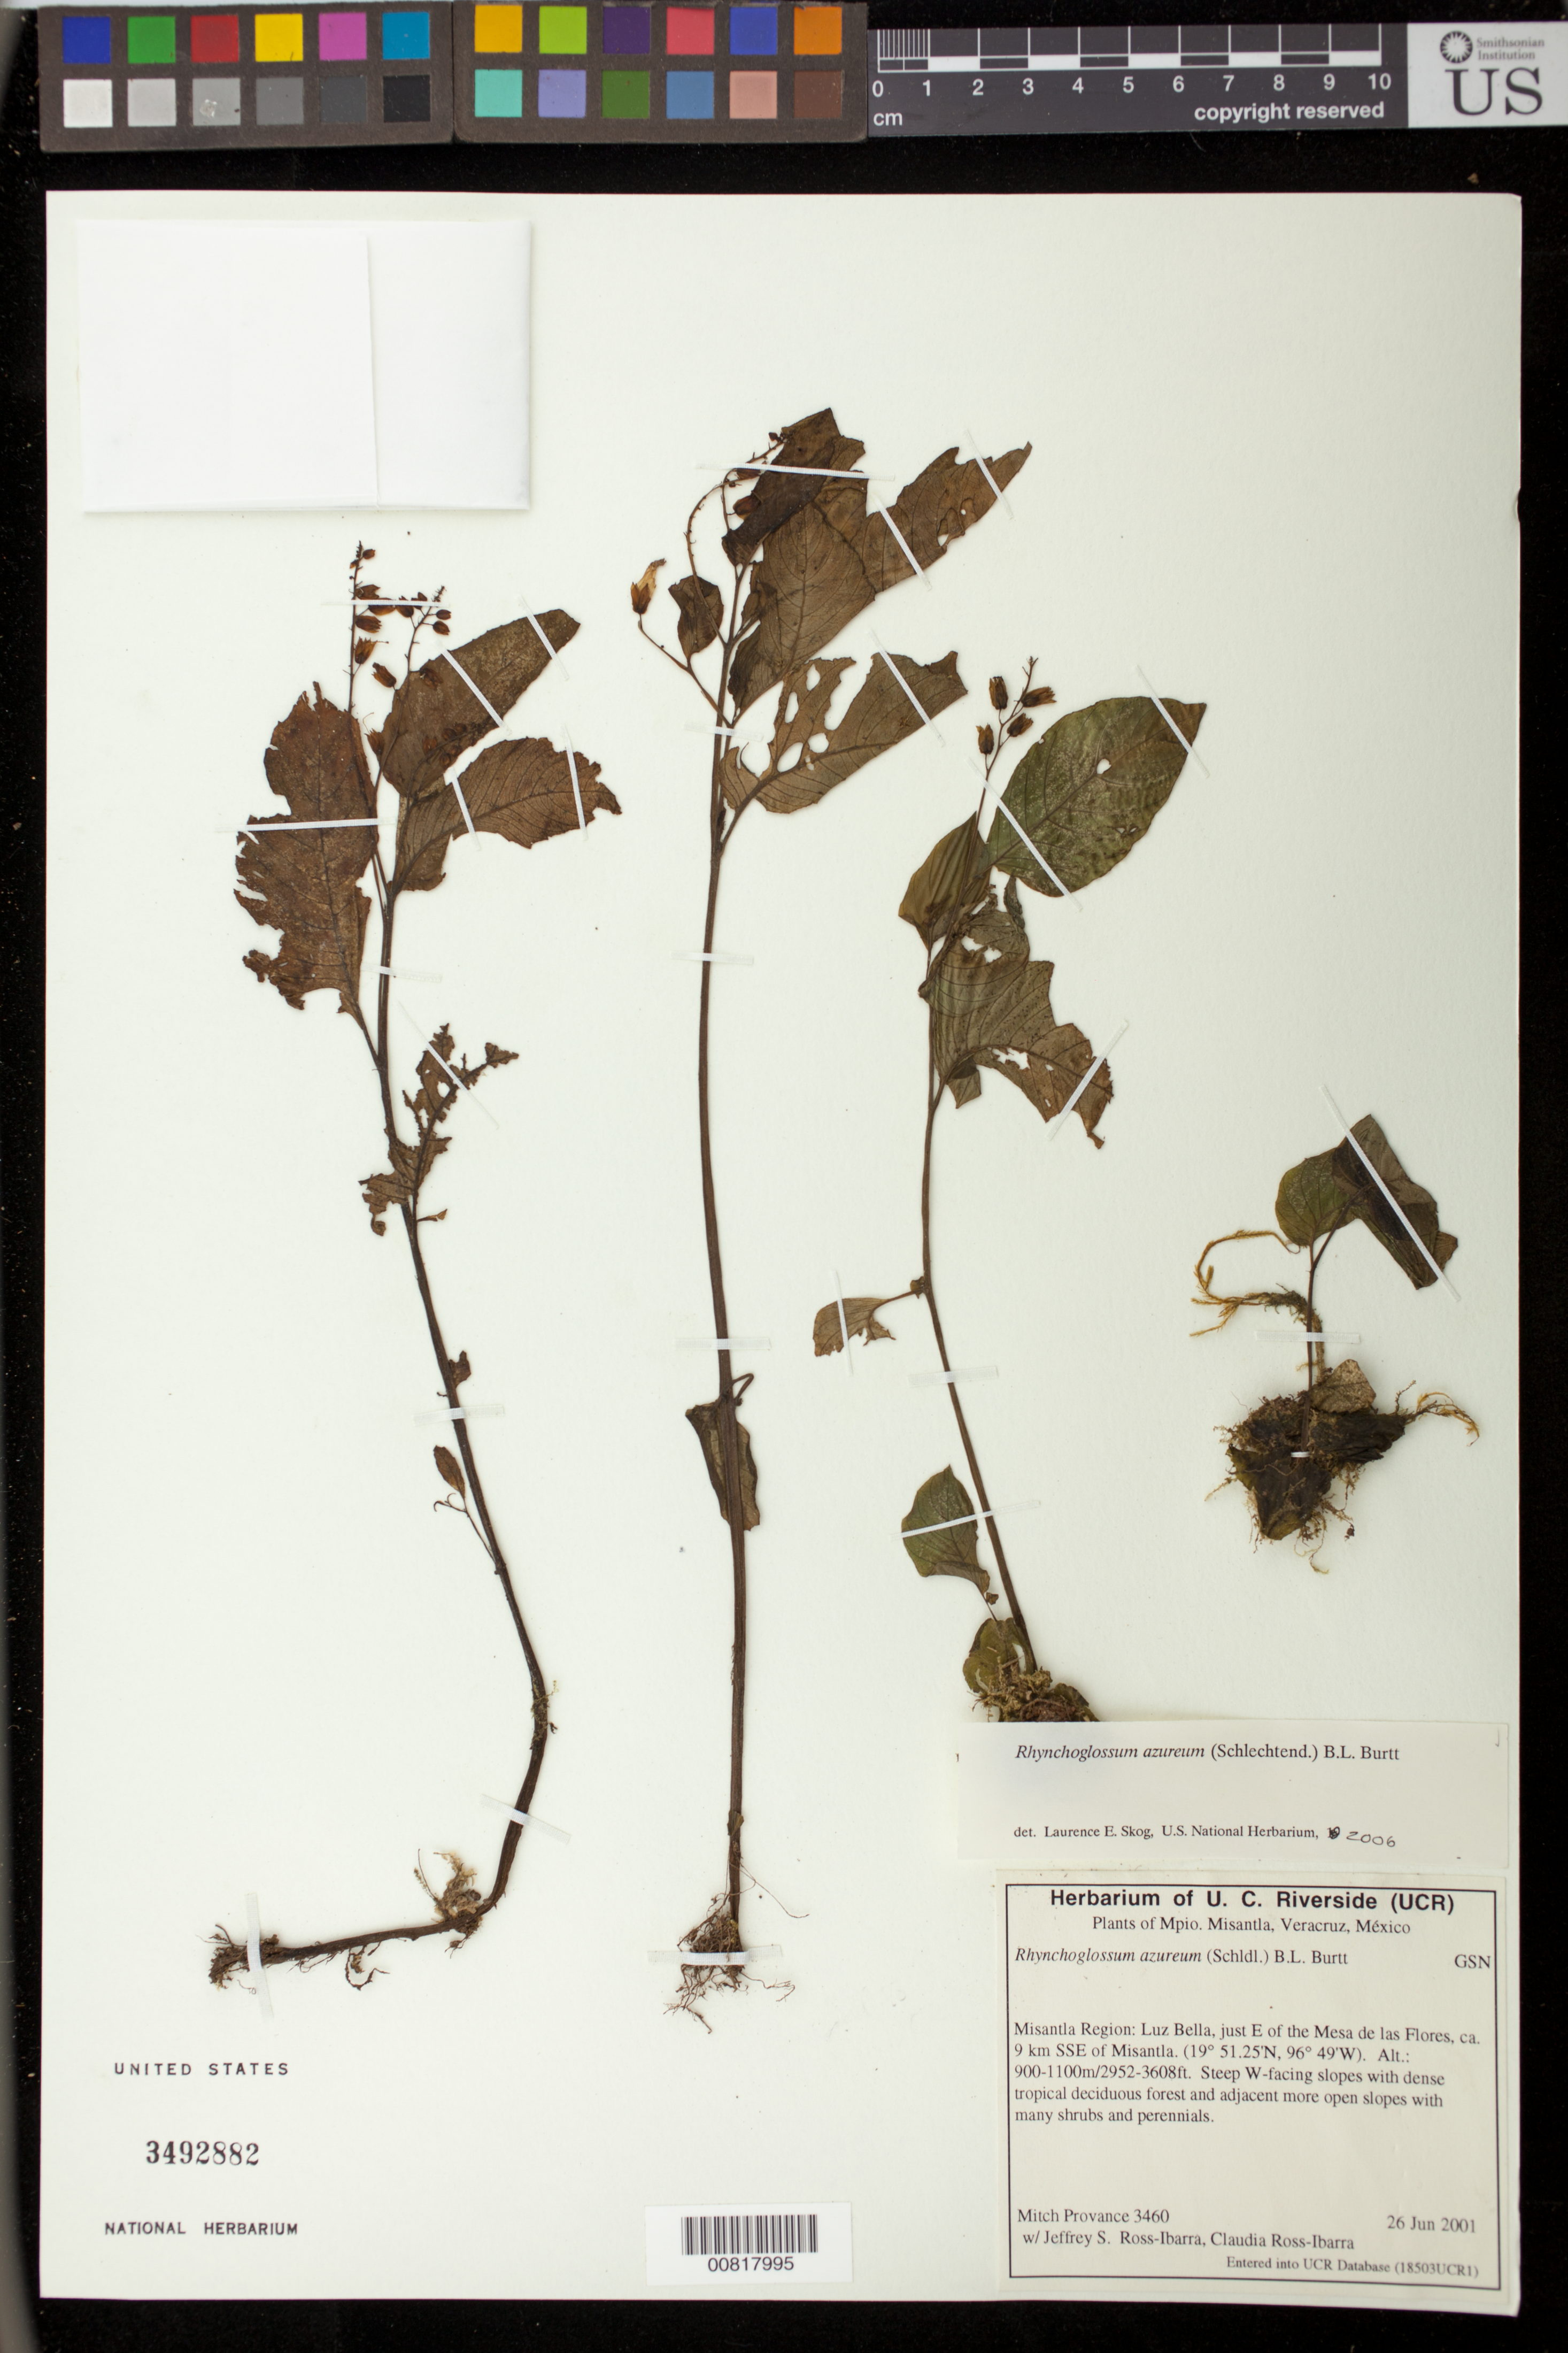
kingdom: Plantae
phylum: Tracheophyta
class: Magnoliopsida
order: Lamiales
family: Gesneriaceae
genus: Rhynchoglossum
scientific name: Rhynchoglossum azureum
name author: (Schltdl.) B.L. Burtt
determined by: Skog, Laurence E.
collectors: M. Provance, J. Ross-Ibarra & C. Ross-Ibarra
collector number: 3460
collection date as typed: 26 Jun 2001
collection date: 2001-06-26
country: Mexico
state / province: Veracruz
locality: Mpio. Misantla, Misantla Region: Luz Bella, just E of the Mesa de las Flores, ca. 9 ,m SSE of Misantla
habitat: Steep W-facing slopes with dense tropical deciduous forest and adjacent more open slopes with many shrubs and perennials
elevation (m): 900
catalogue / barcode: US 3492882